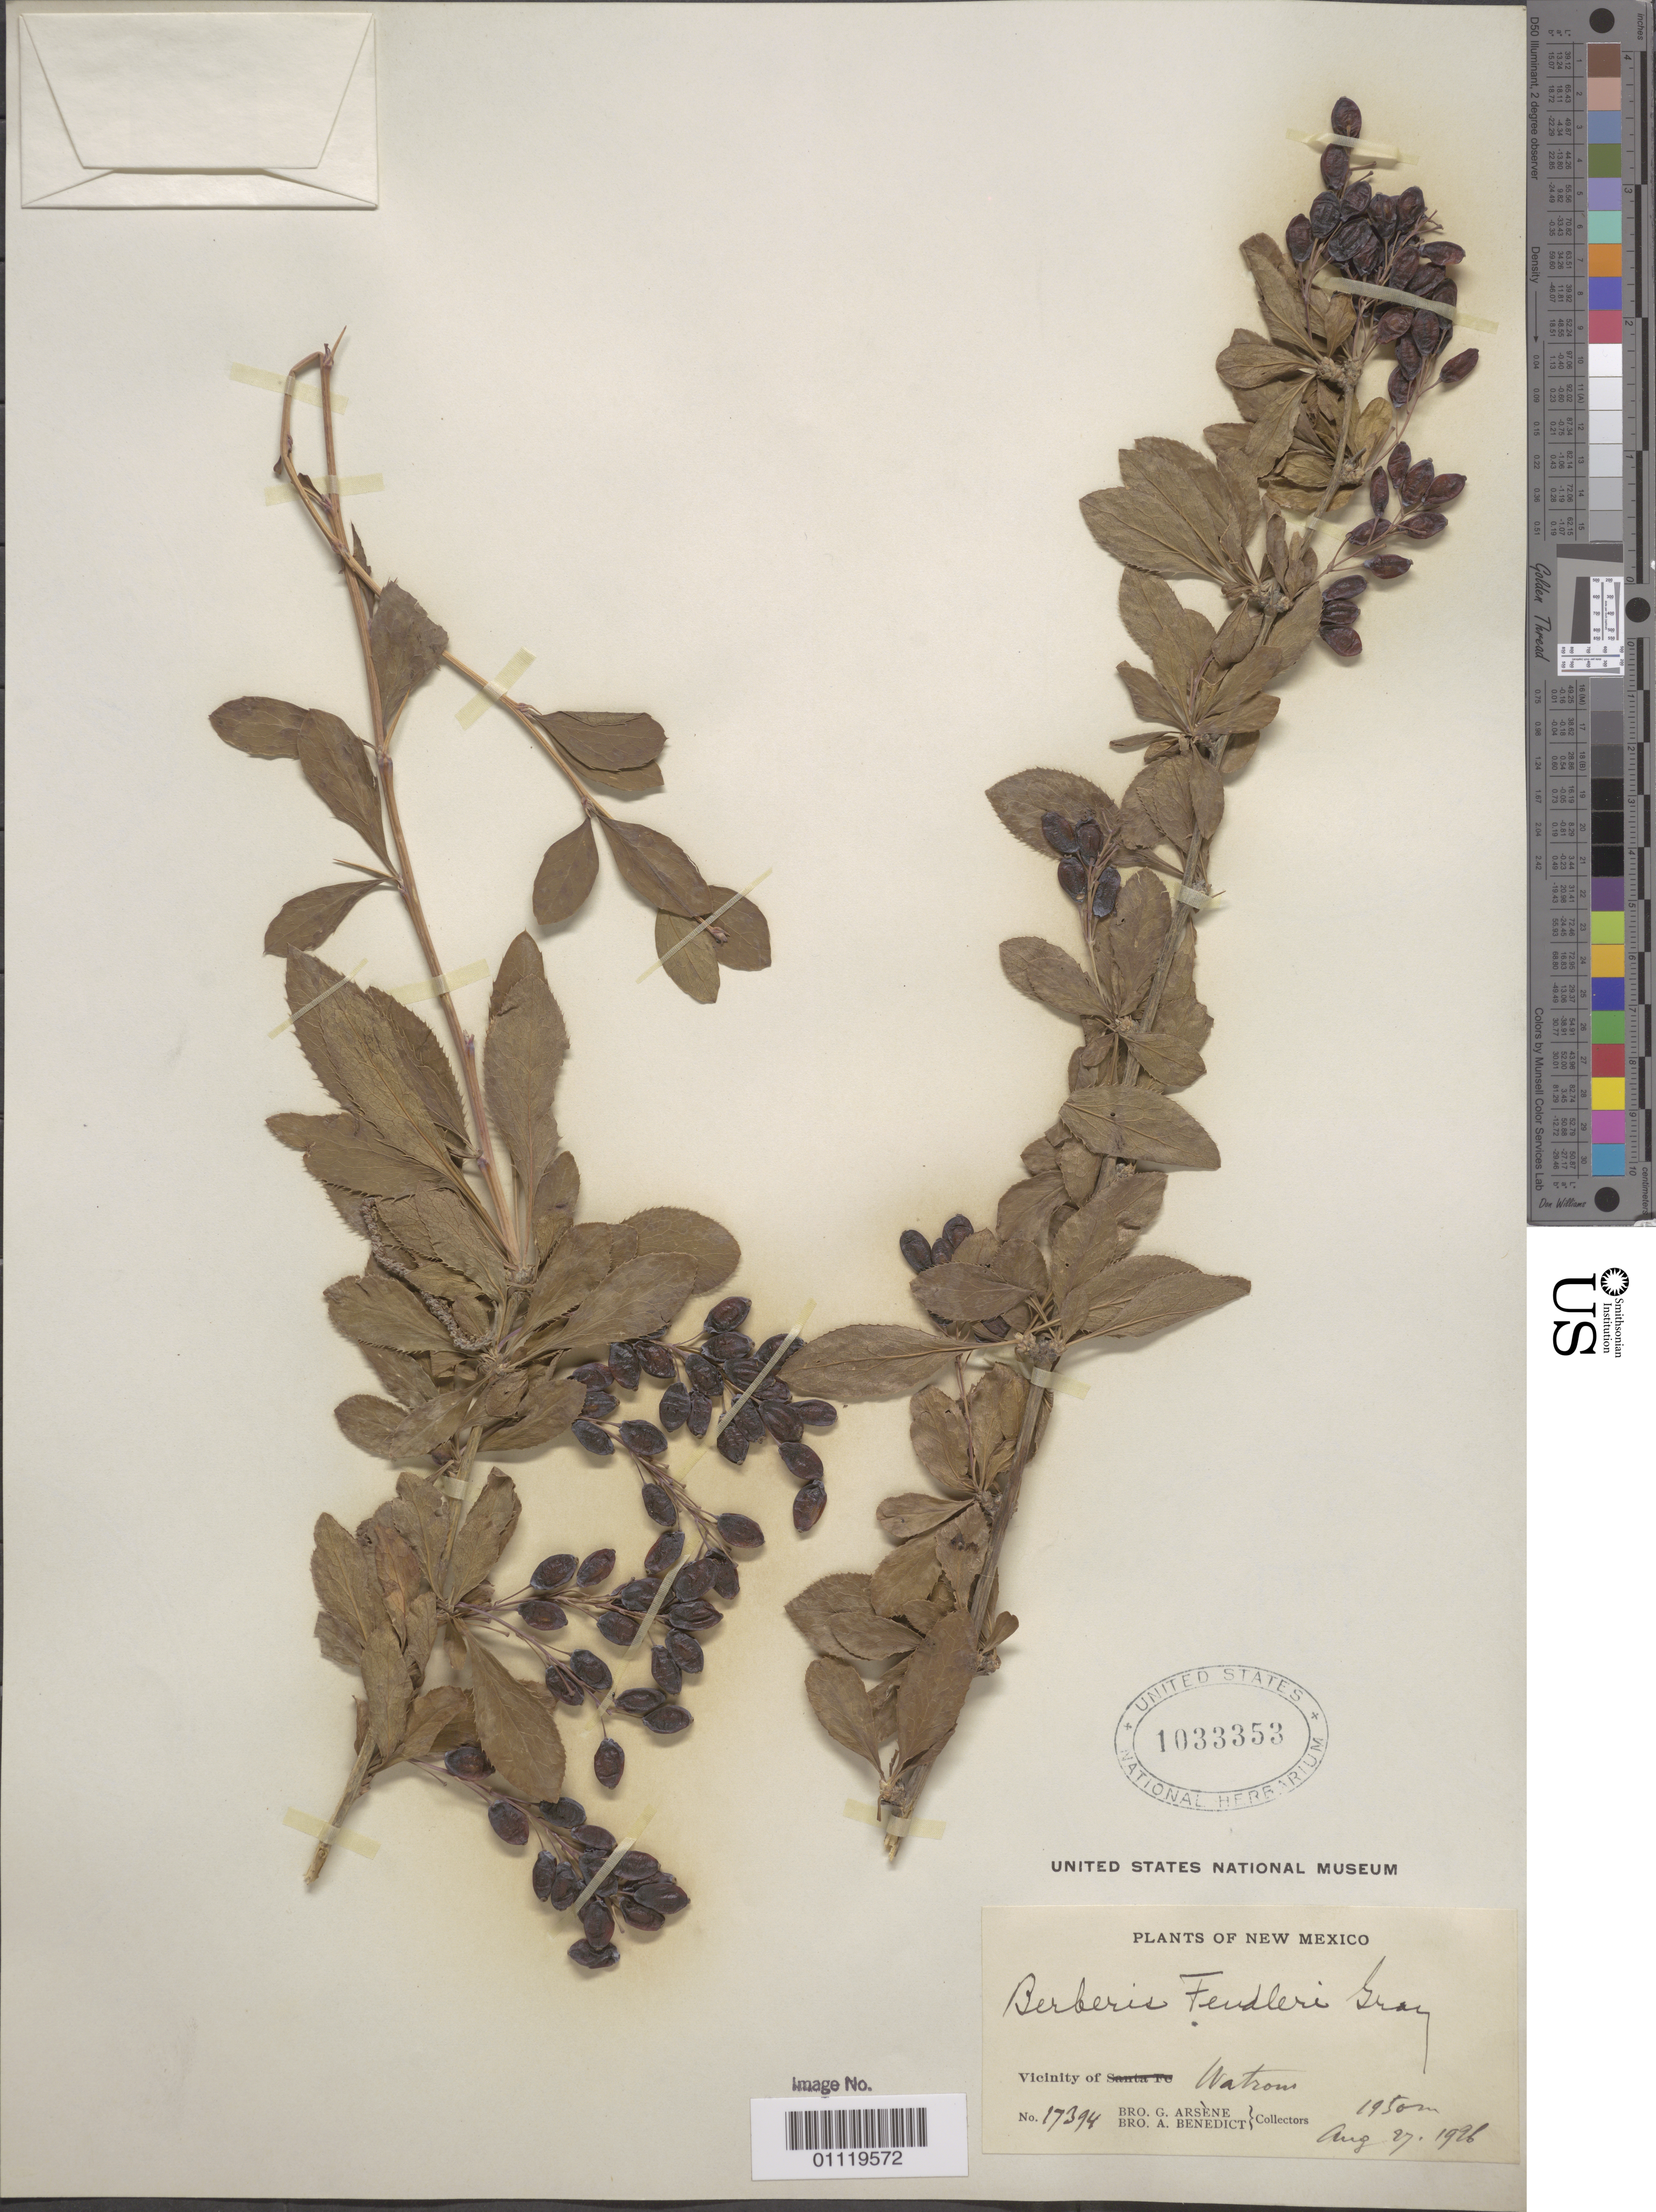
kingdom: Plantae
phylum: Tracheophyta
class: Magnoliopsida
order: Ranunculales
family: Berberidaceae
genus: Berberis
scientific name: Berberis fendleri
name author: A. Gray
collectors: Bro. G. Arsène & Bro. Benedict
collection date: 1996-08-27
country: United States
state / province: New Mexico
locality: Vicinity of Watrous district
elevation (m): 1950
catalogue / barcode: US 1033353